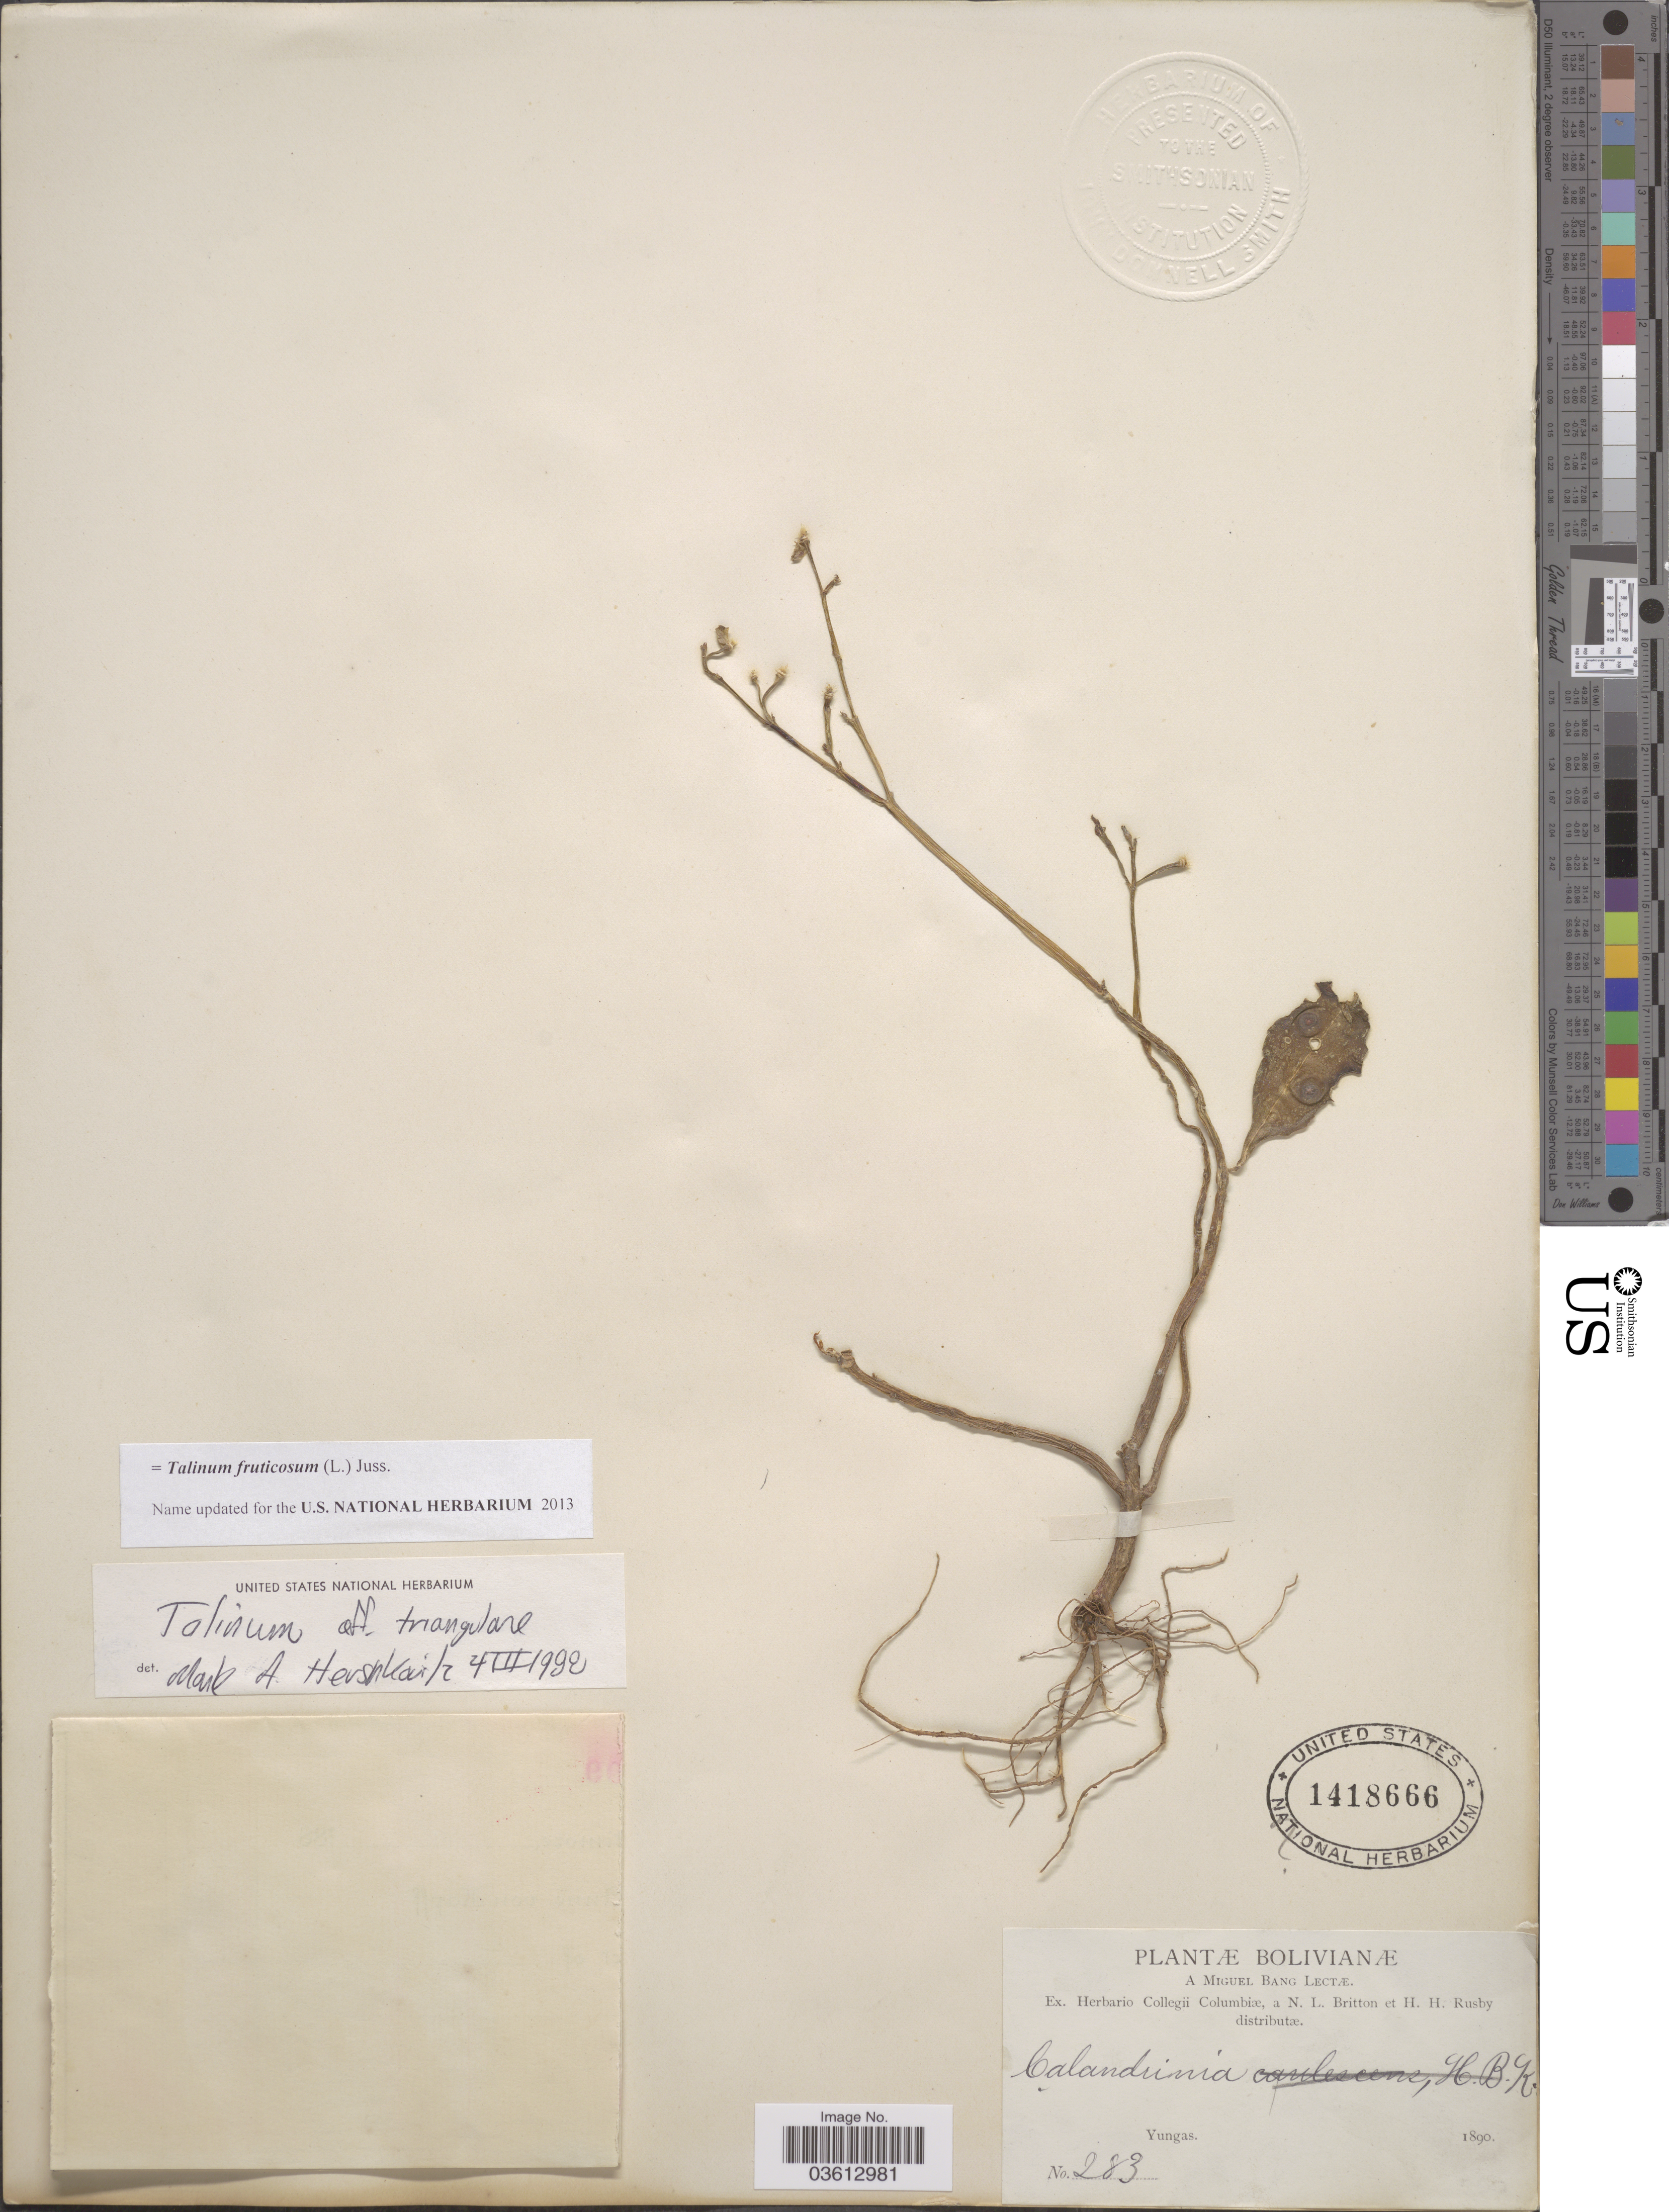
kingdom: Plantae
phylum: Tracheophyta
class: Magnoliopsida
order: Caryophyllales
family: Talinaceae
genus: Talinum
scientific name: Talinum fruticosum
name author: (L.) Juss.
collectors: M. Bang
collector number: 283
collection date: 1890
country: Bolivia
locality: Yungas.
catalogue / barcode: US 1418666